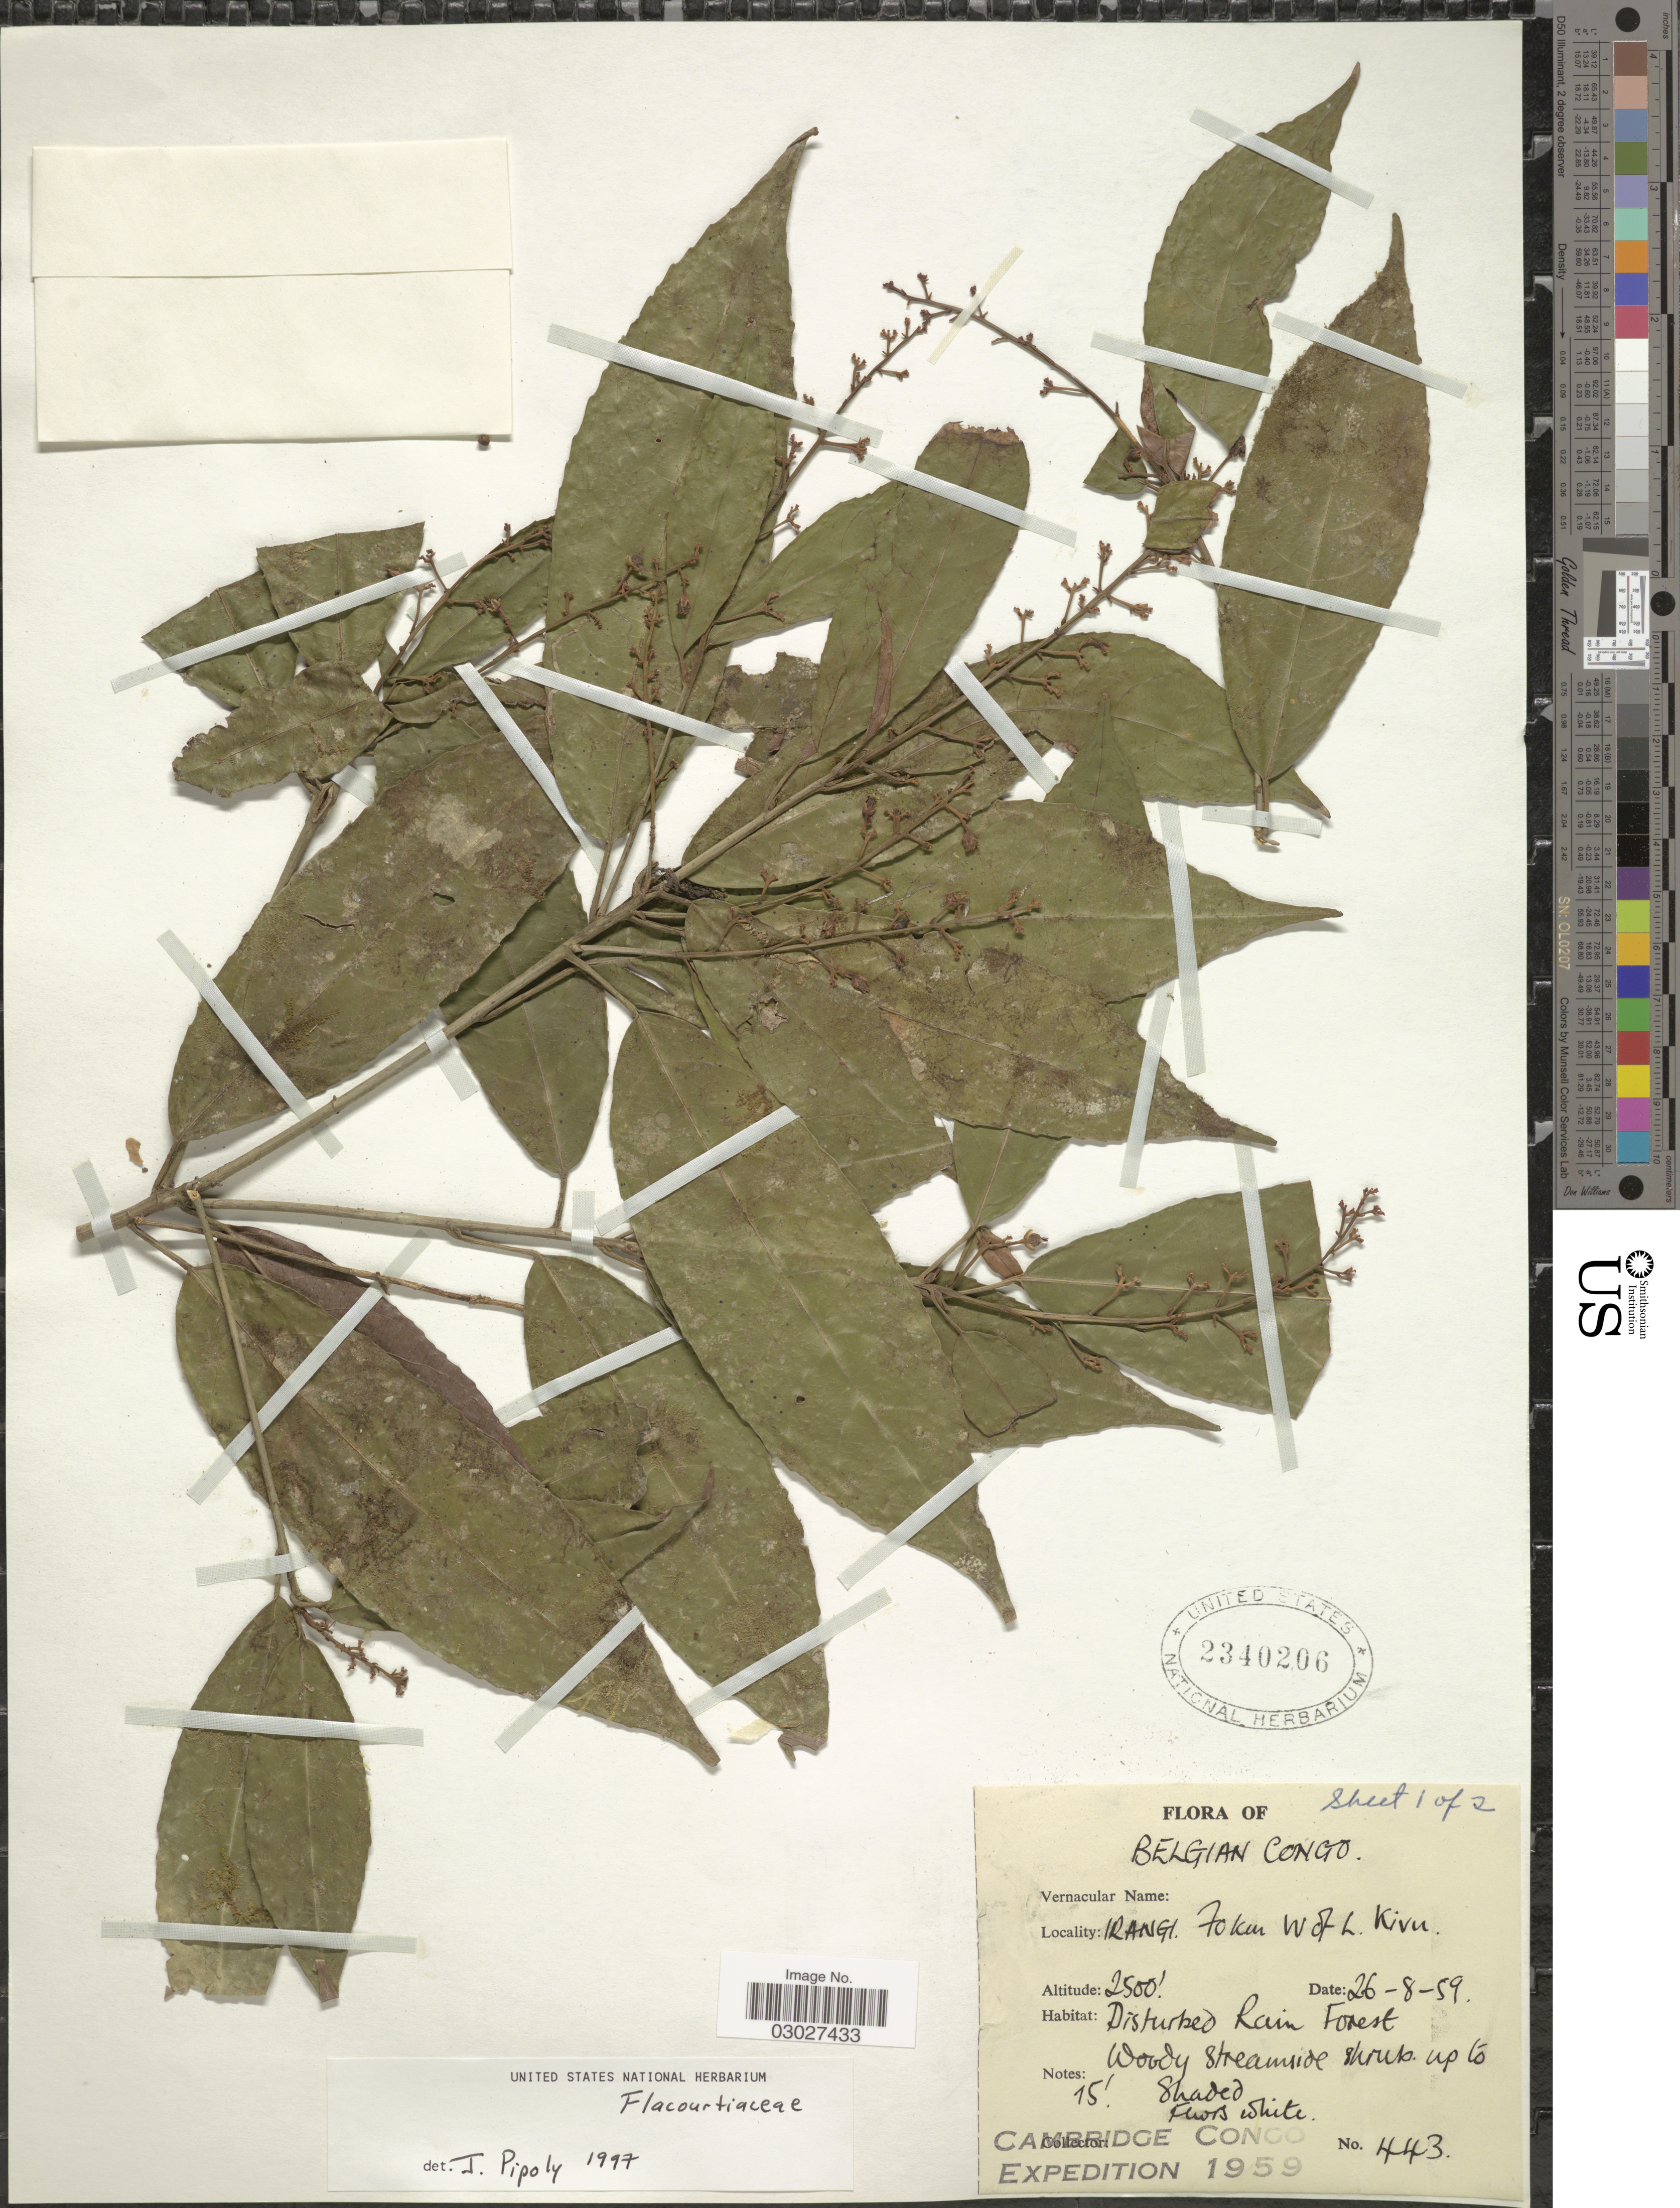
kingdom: Plantae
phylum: Tracheophyta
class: Magnoliopsida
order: Malpighiales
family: Salicaceae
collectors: Cambridge Congo Expedition 1959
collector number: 443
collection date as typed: Transcribed d/m/y: 26/8/59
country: Congo, Democratic Republic of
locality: Belgian Congo, Irangi, 70 km west of L. Kivu.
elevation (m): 762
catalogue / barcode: US 2340206